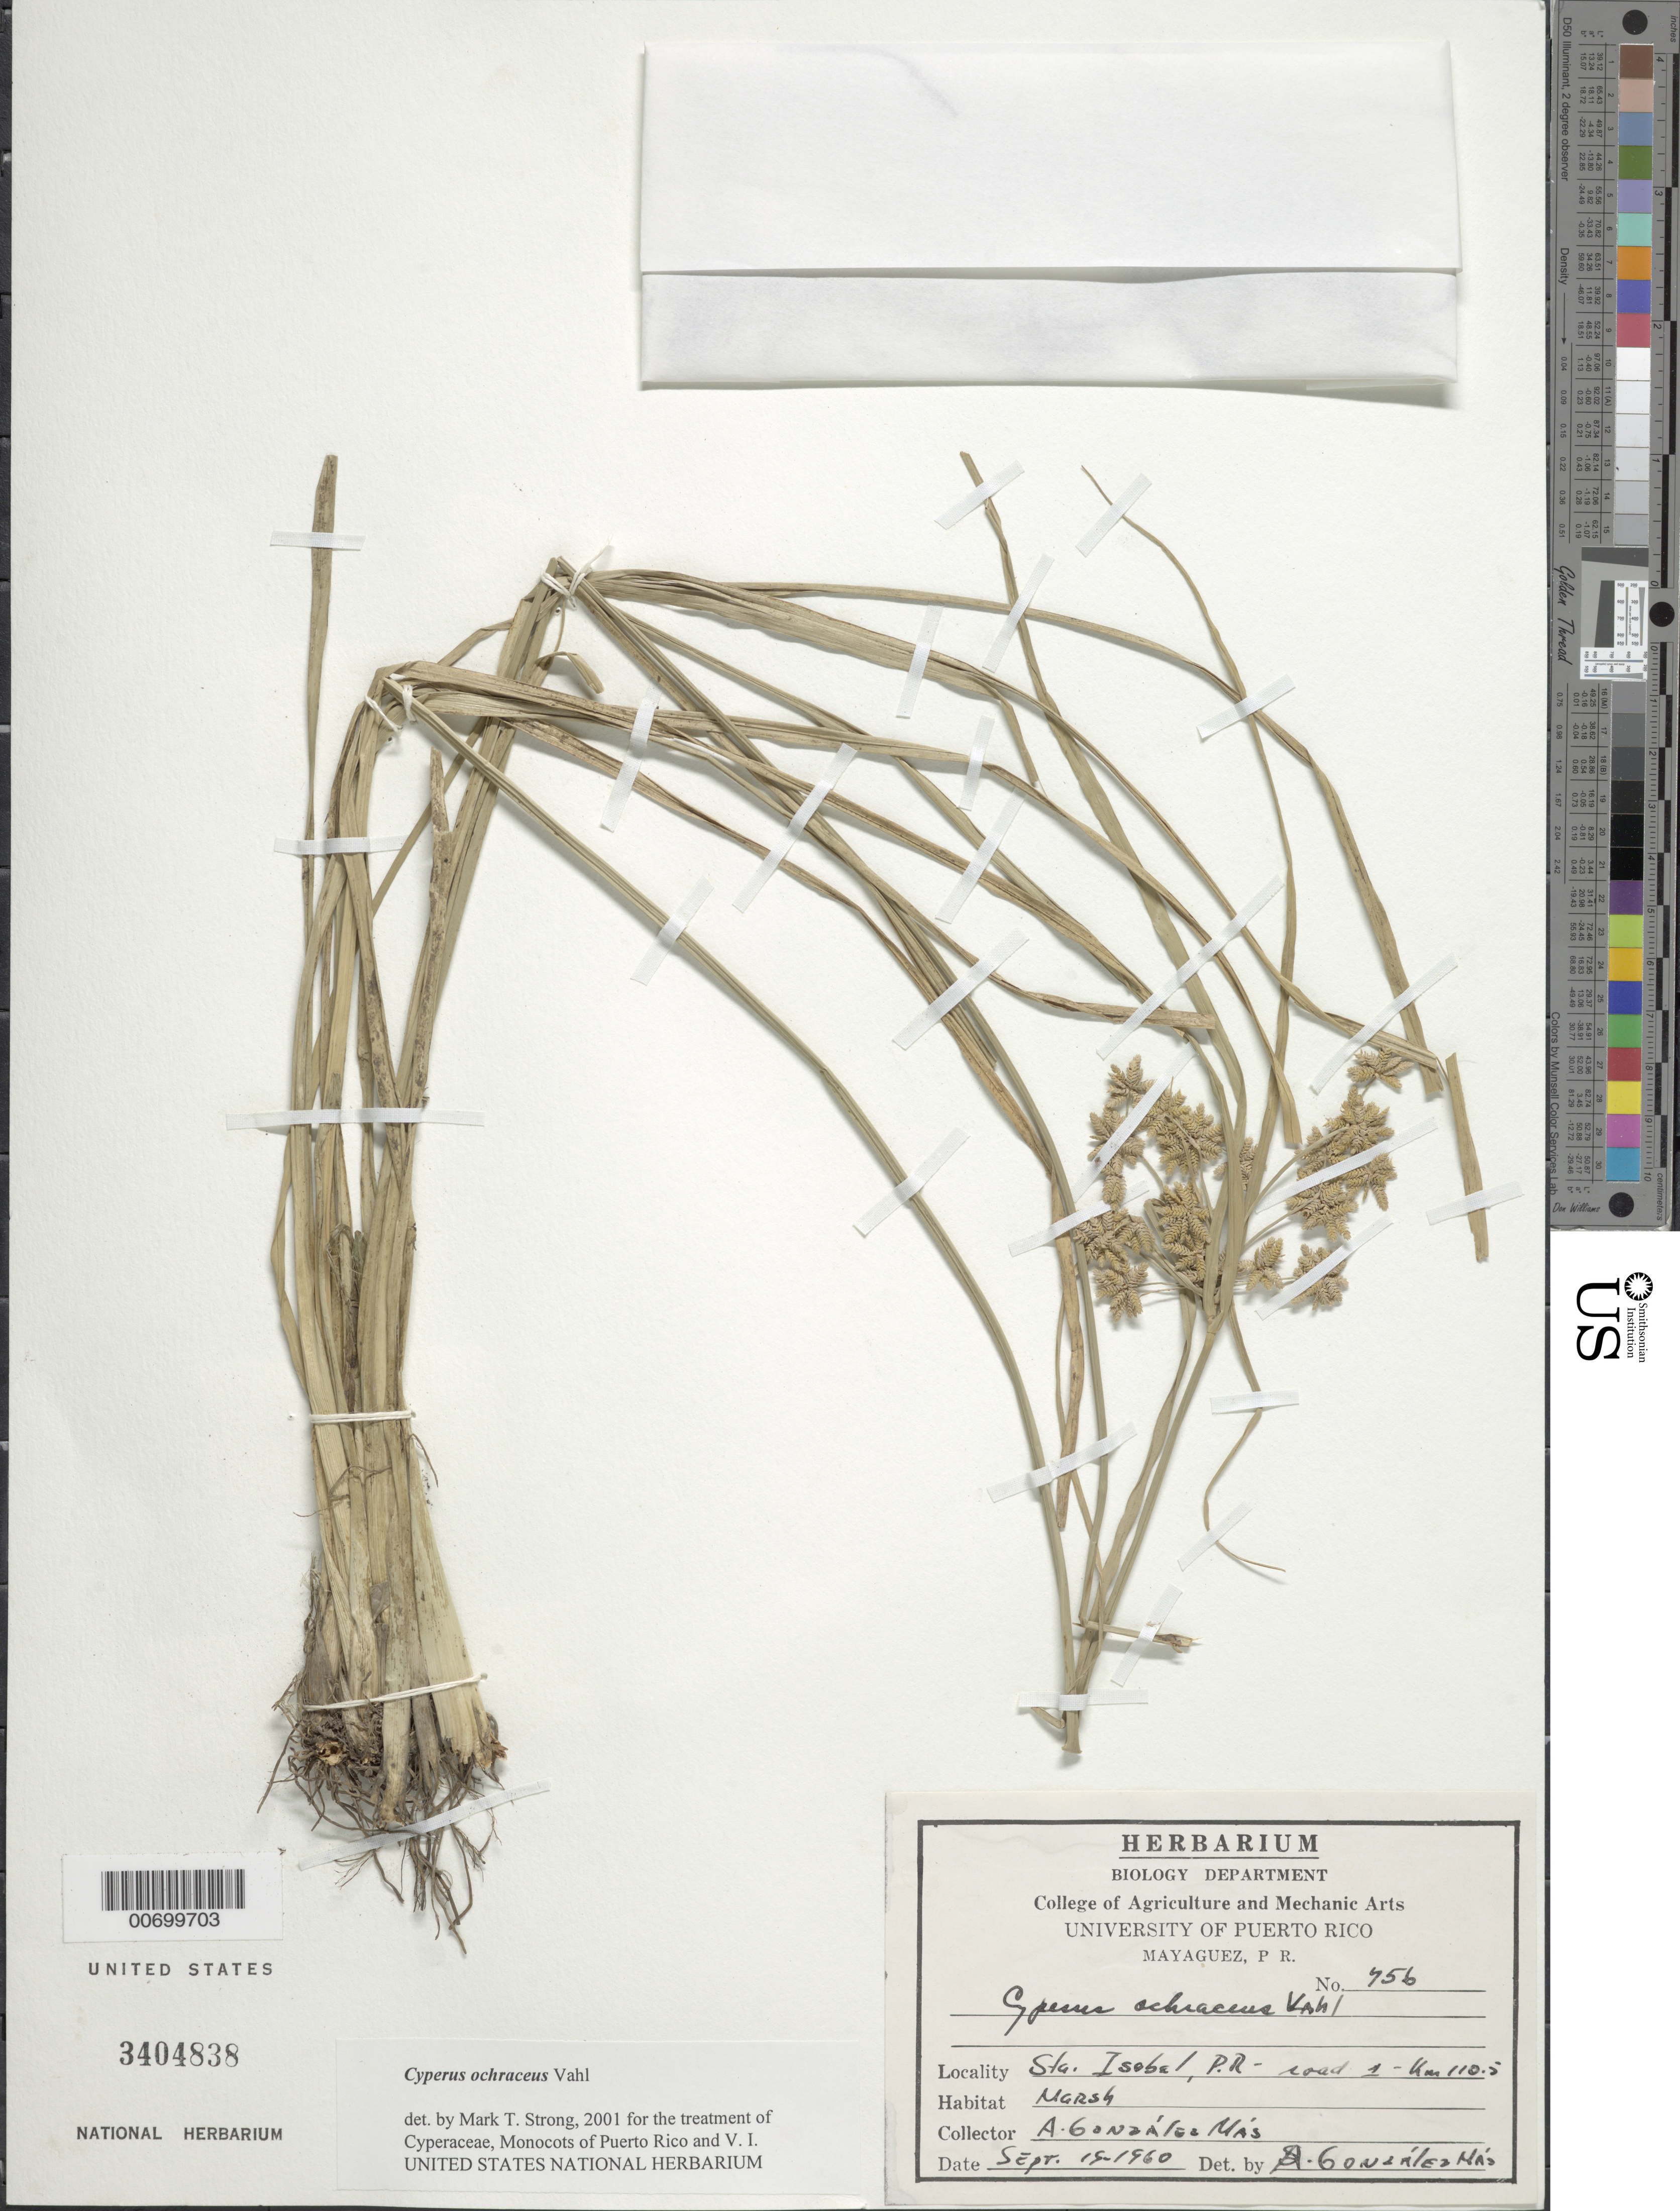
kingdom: Plantae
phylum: Tracheophyta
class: Liliopsida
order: Poales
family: Cyperaceae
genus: Cyperus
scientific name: Cyperus ochraceus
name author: Vahl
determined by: Strong, M. T., (US), Smithsonian Institution - National Museum of Natural History (UNITED STATES)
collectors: A. González Más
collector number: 756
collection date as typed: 19 Sep 1960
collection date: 1960-09-19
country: Puerto Rico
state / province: Santa Isabel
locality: Sta. Isabel: Rd. 1, km 110.5.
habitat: Marsh.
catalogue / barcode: US 3404838